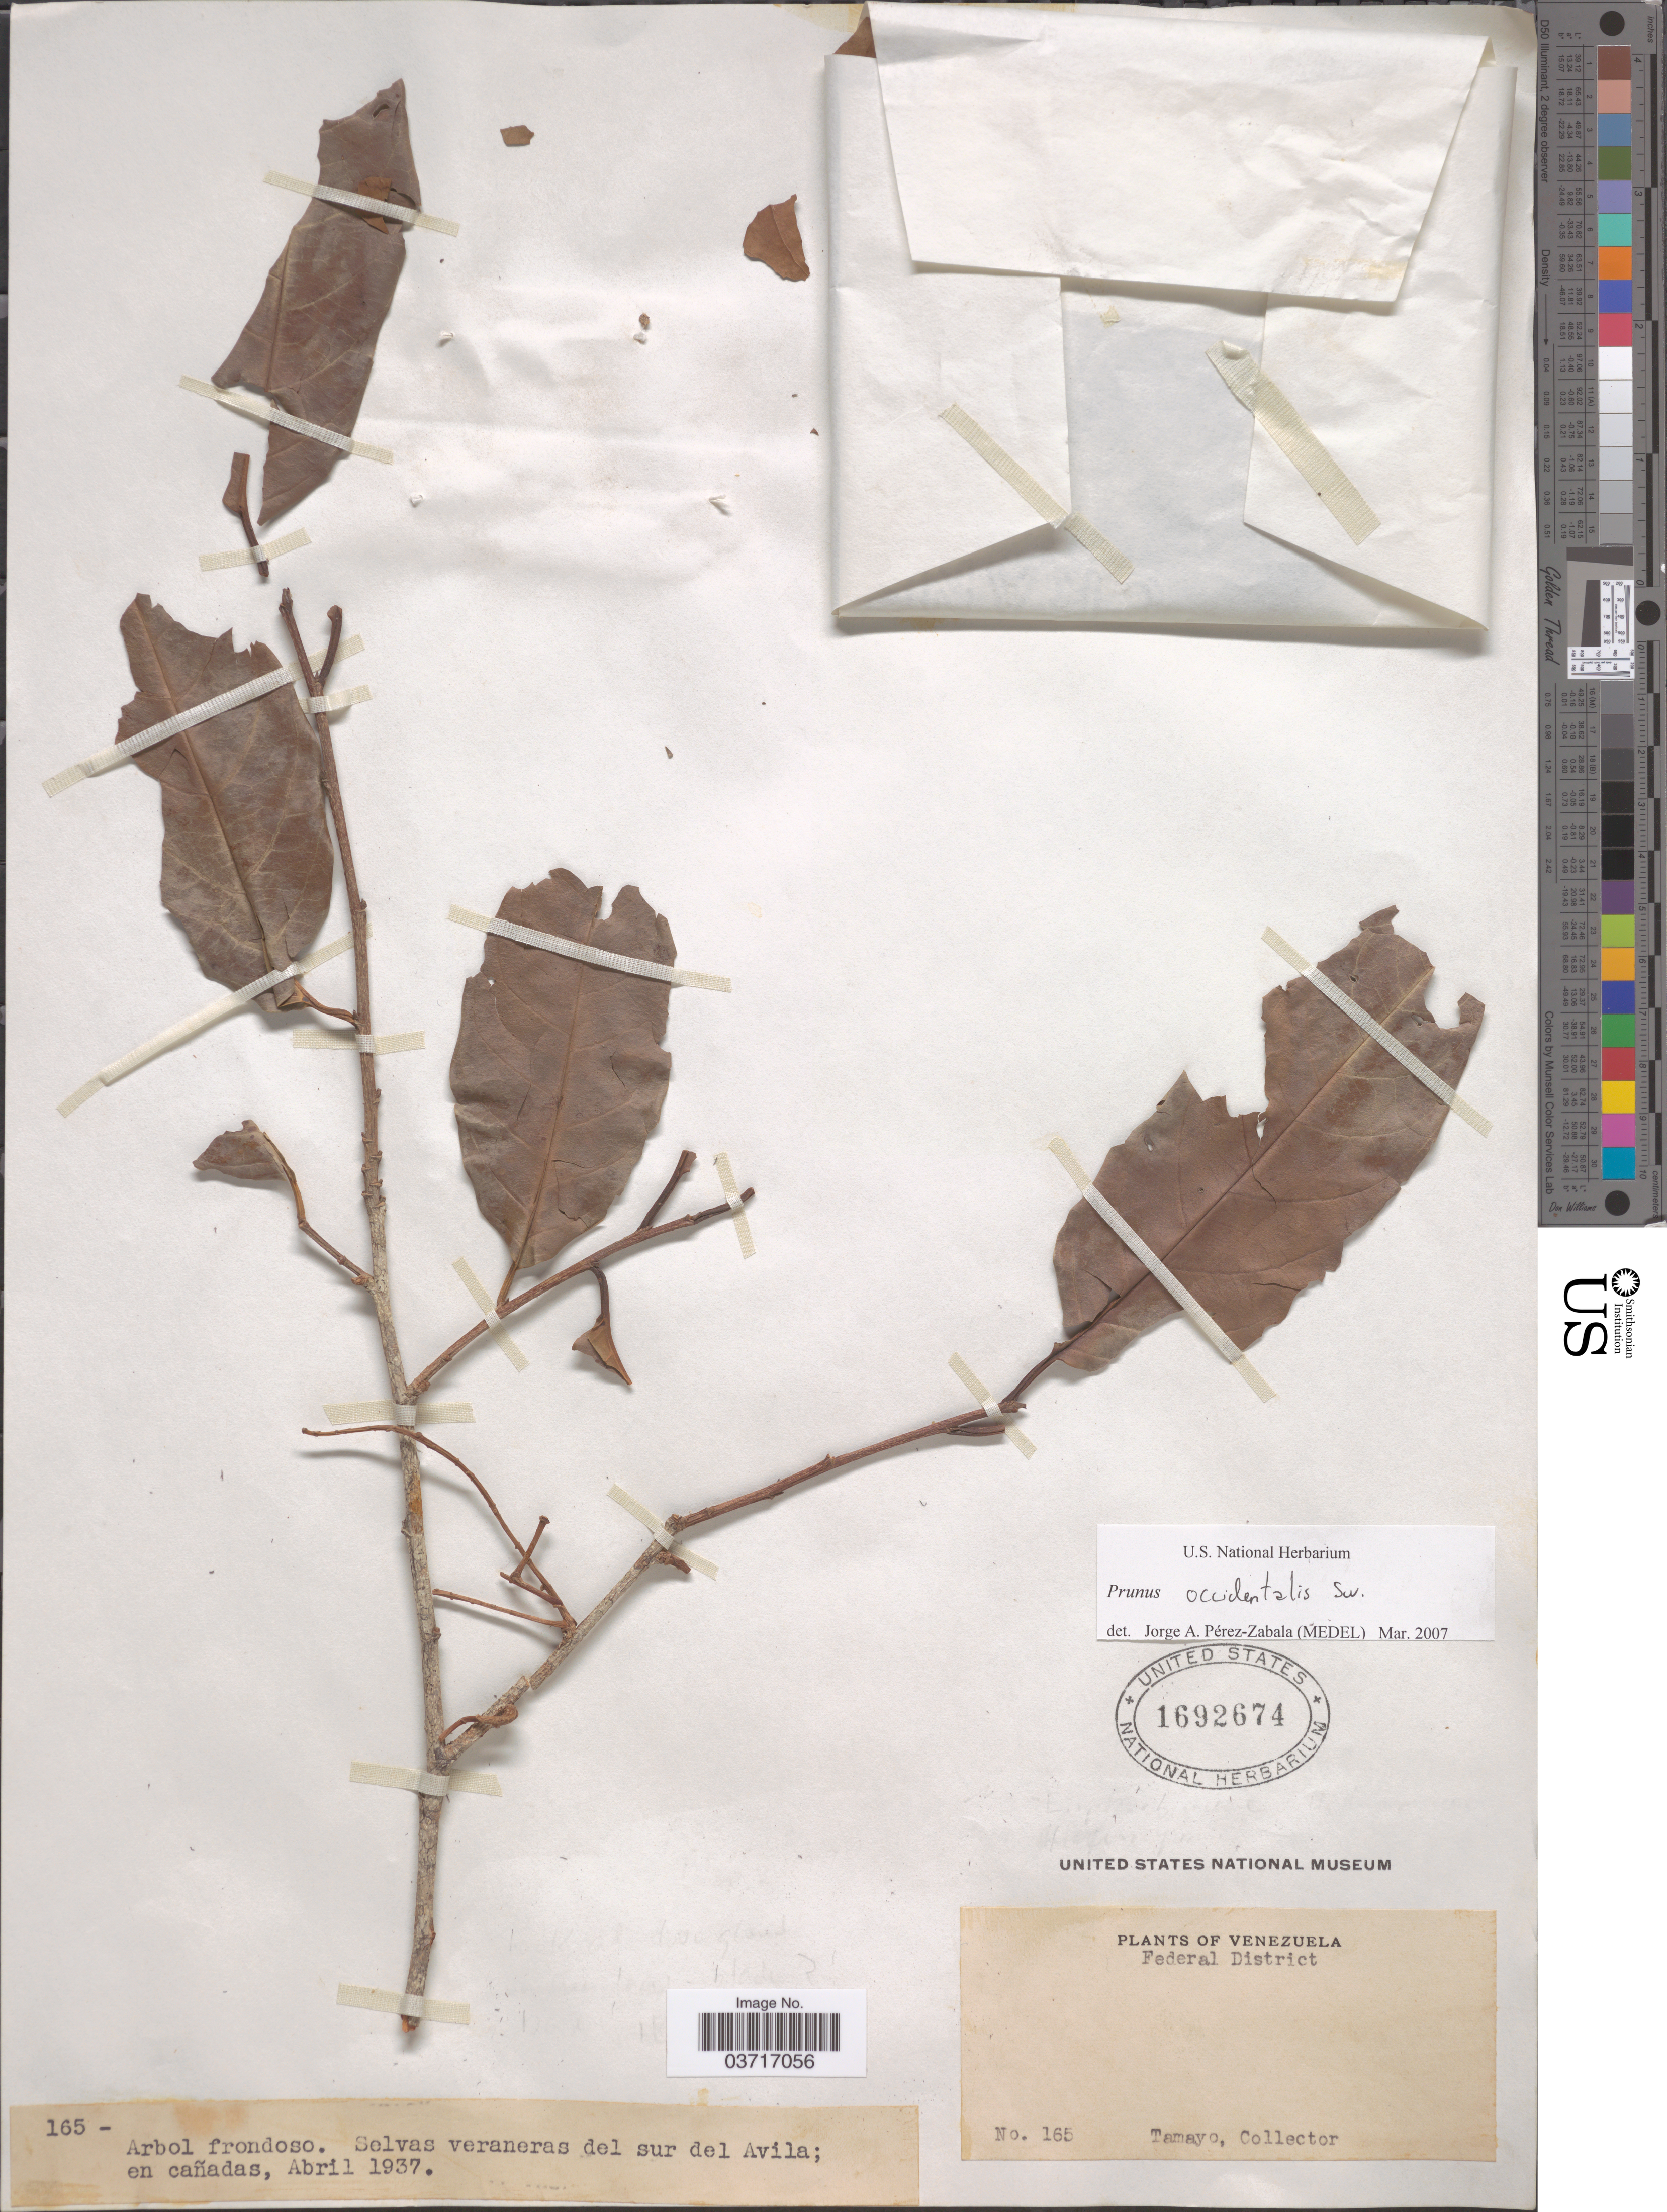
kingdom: Plantae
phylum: Tracheophyta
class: Magnoliopsida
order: Rosales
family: Rosaceae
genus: Prunus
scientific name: Prunus occidentalis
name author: Sw.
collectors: -. Tamayo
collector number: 165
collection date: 1937-04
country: Venezuela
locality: Federal District. Selvas veraneras del sur del Avila; en cañadas.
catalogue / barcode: US 1692674